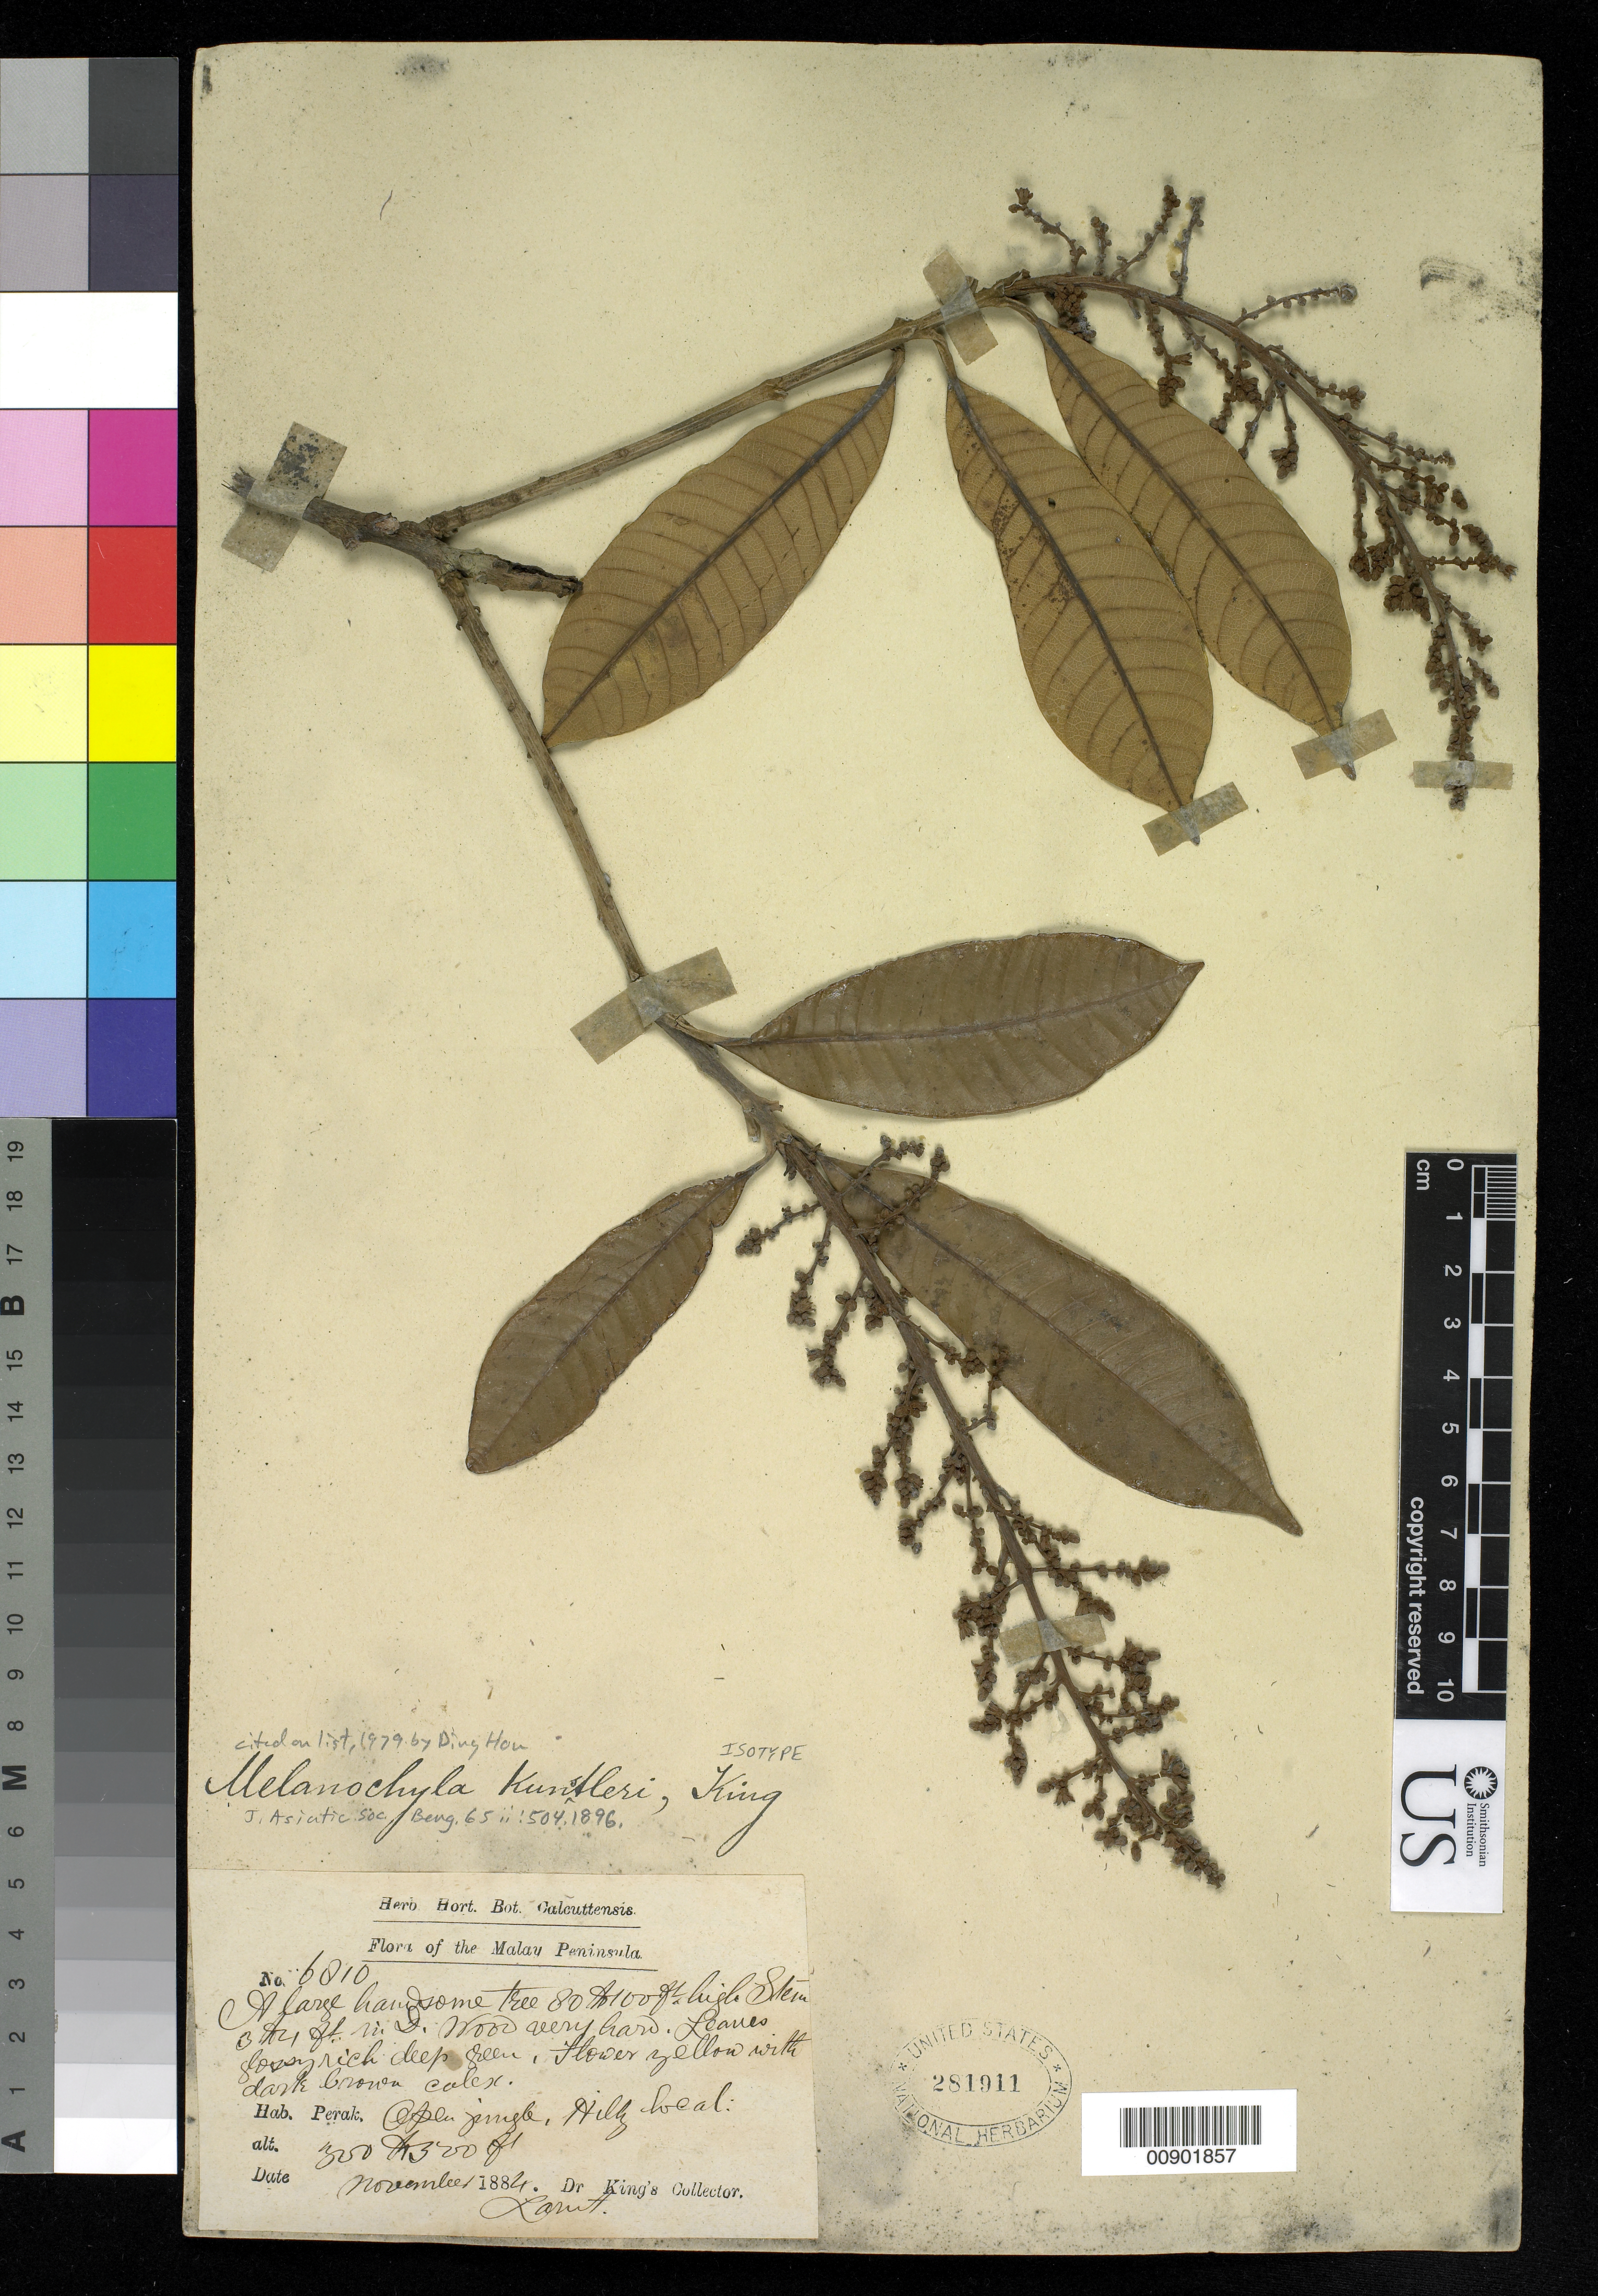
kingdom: Plantae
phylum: Tracheophyta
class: Magnoliopsida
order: Sapindales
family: Anacardiaceae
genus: Melanochyla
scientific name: Melanochyla kunstleri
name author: King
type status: Isotype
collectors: Dr. King's collector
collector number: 6810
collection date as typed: Nov 1884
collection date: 1884-11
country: Malaysia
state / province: Perak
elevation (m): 91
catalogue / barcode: US 281911